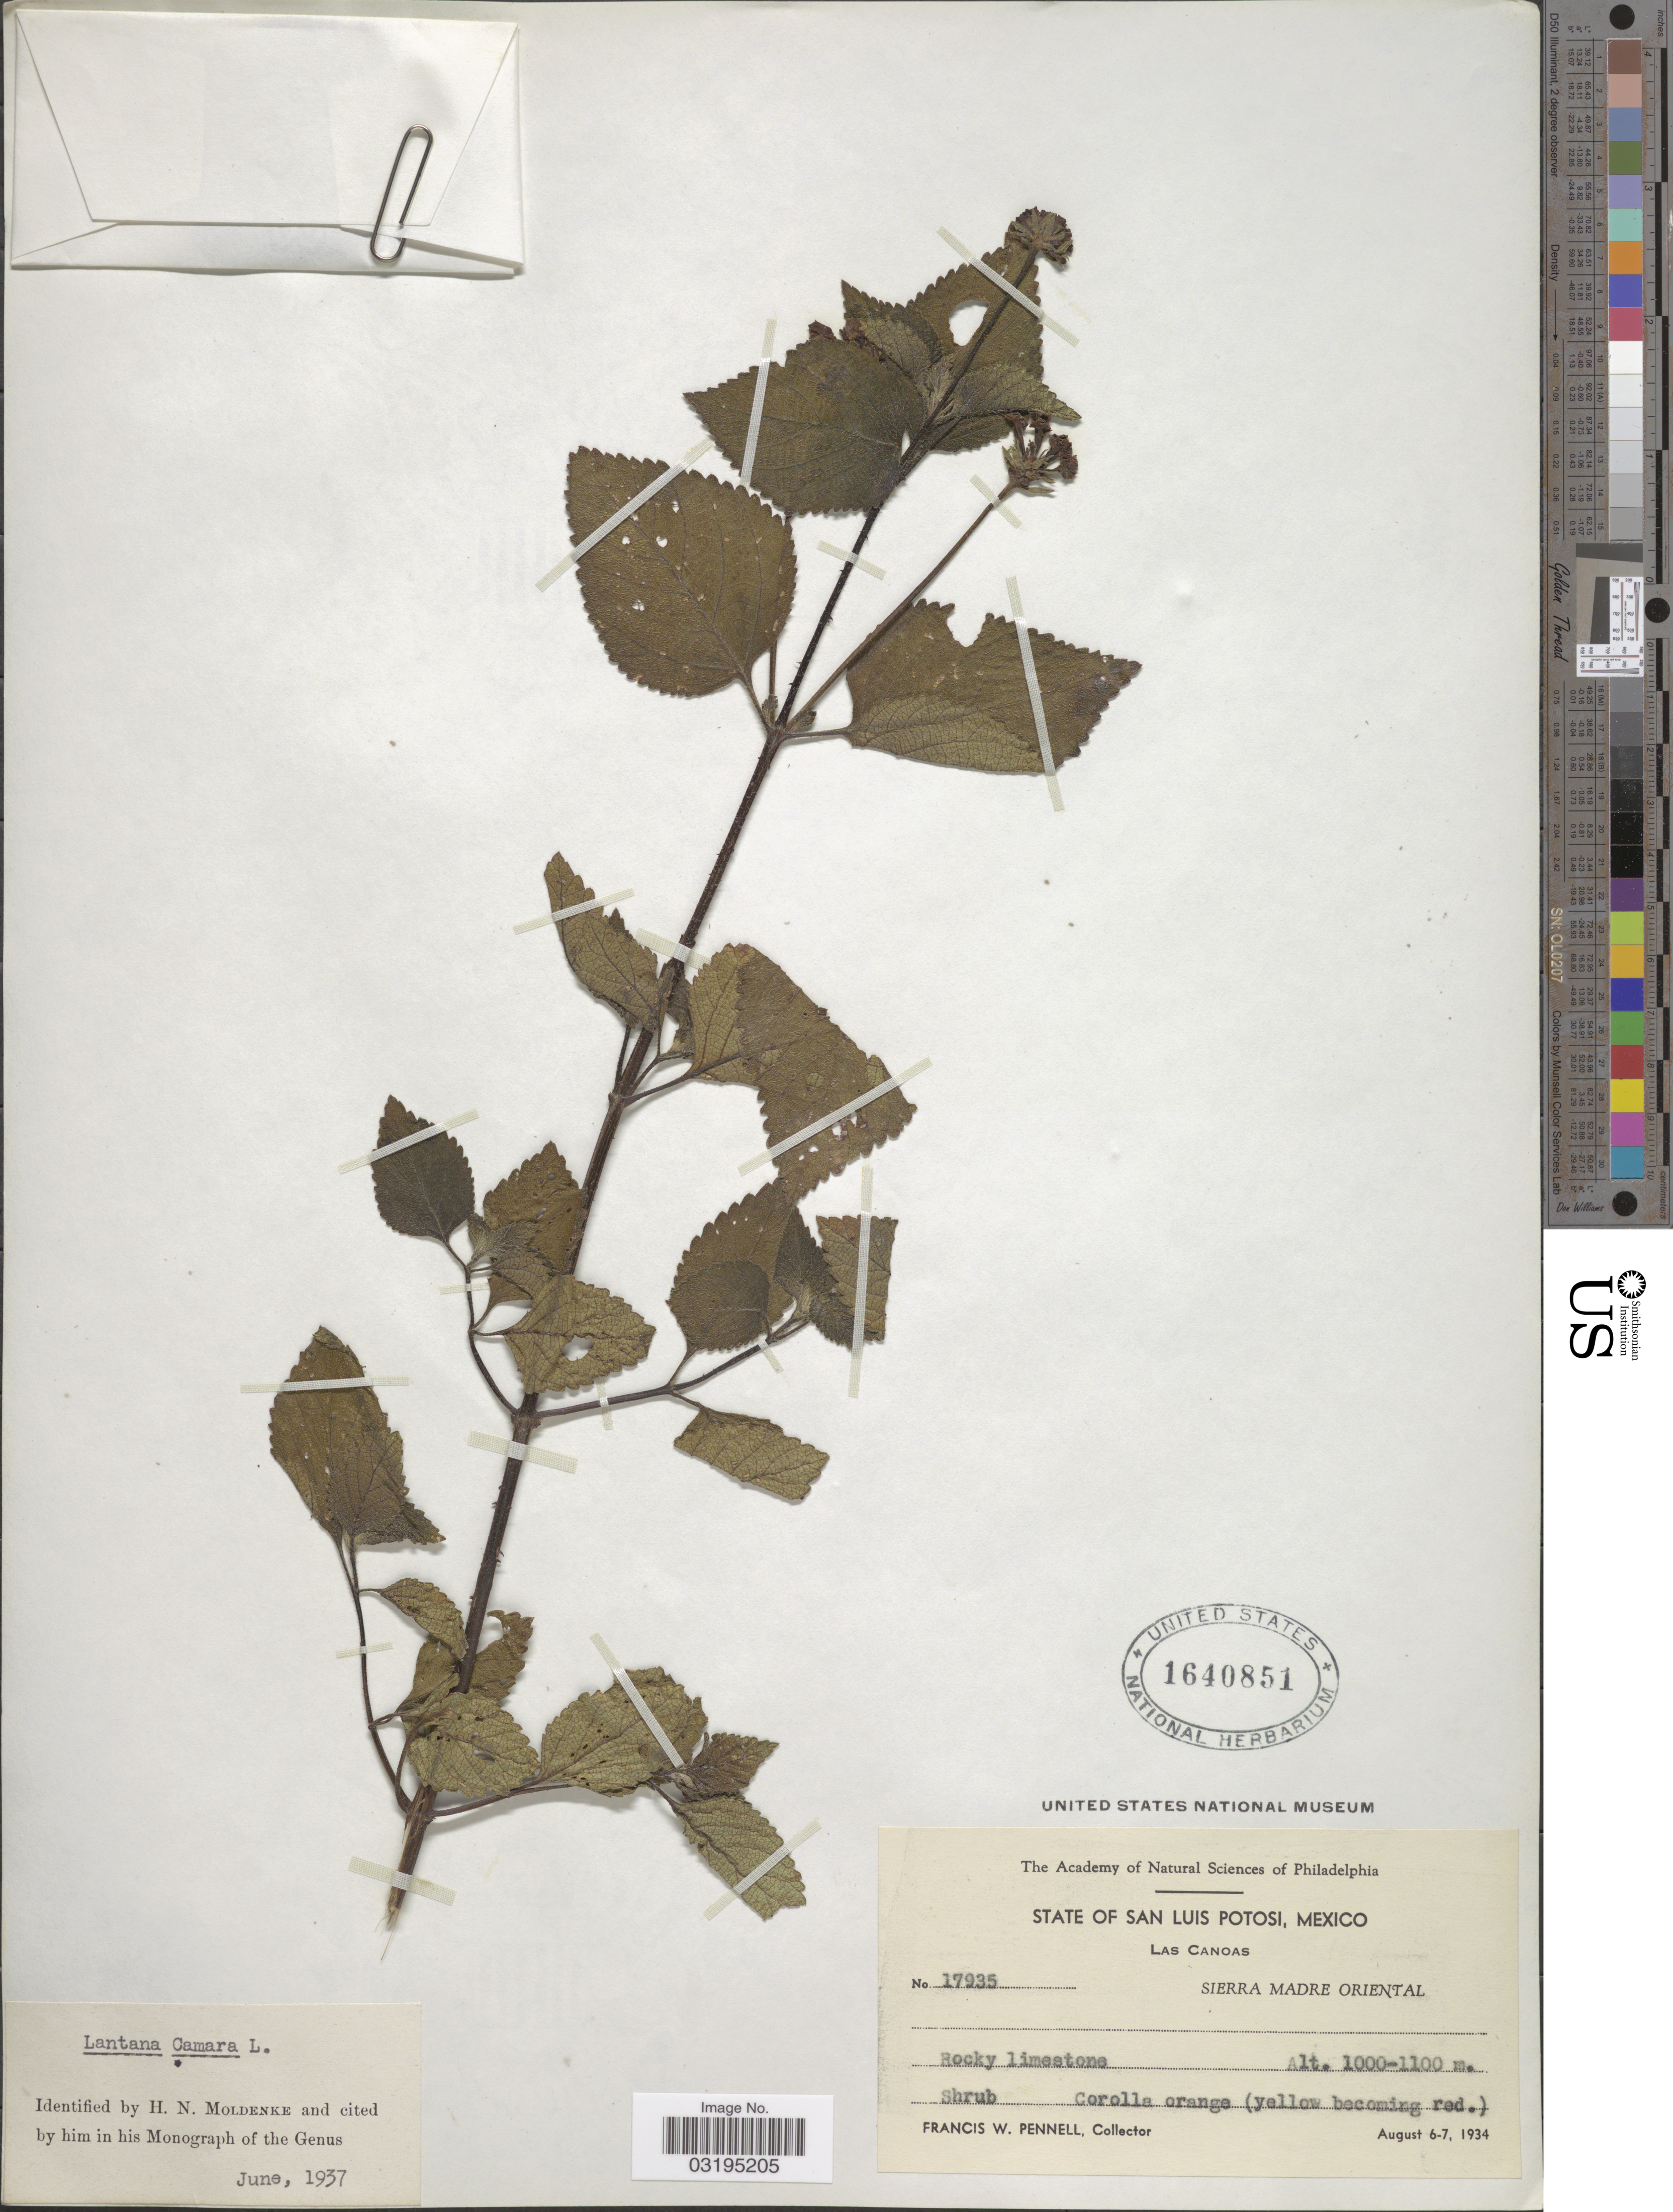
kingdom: Plantae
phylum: Tracheophyta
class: Magnoliopsida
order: Lamiales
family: Verbenaceae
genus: Lantana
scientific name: Lantana camara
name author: L.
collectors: F. W. Pennell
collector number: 17935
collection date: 1934-08-06/1934-08-07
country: Mexico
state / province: San Luis Potosí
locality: Las Canoas. Sierra Madre Oriental.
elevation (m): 1000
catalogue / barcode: US 1640851